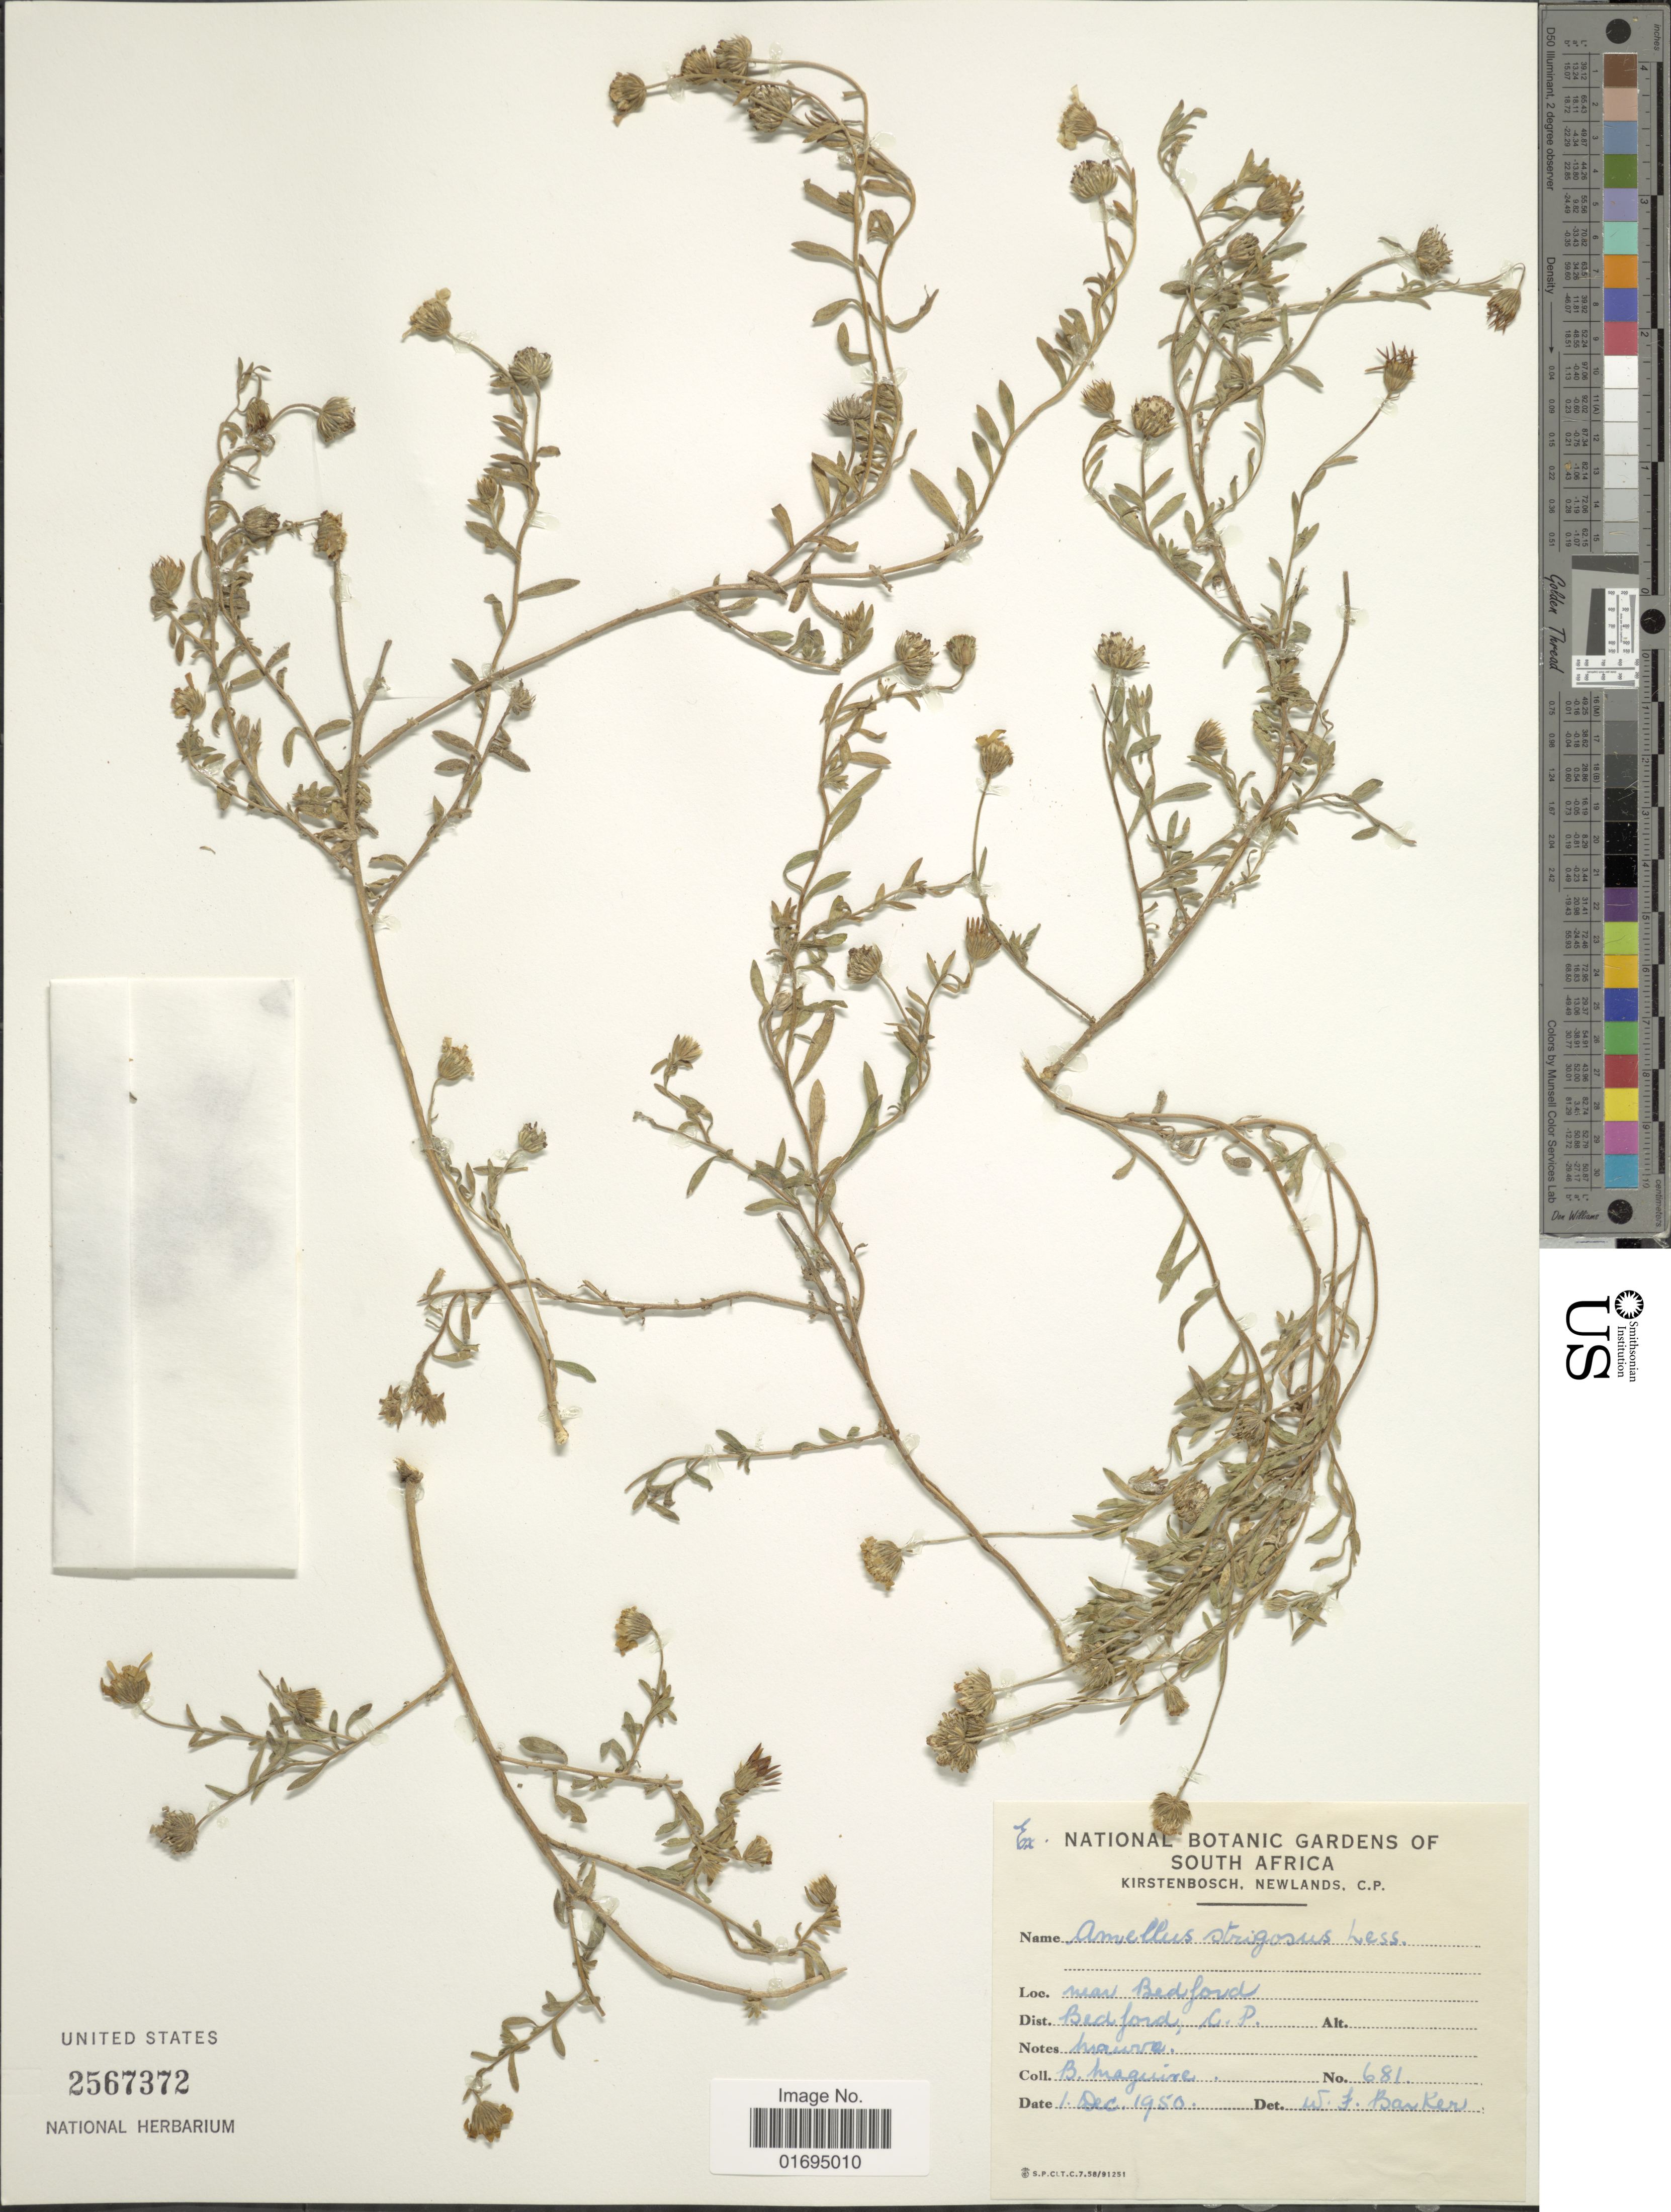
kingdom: Plantae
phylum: Tracheophyta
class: Magnoliopsida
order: Asterales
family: Asteraceae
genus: Amellus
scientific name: Amellus strigosus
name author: (Thunb.) Less.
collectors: B. Maguire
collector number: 681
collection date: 1950-12-01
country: South Africa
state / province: Eastern Cape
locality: Near, Bedford, C. P.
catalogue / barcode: US 2567372